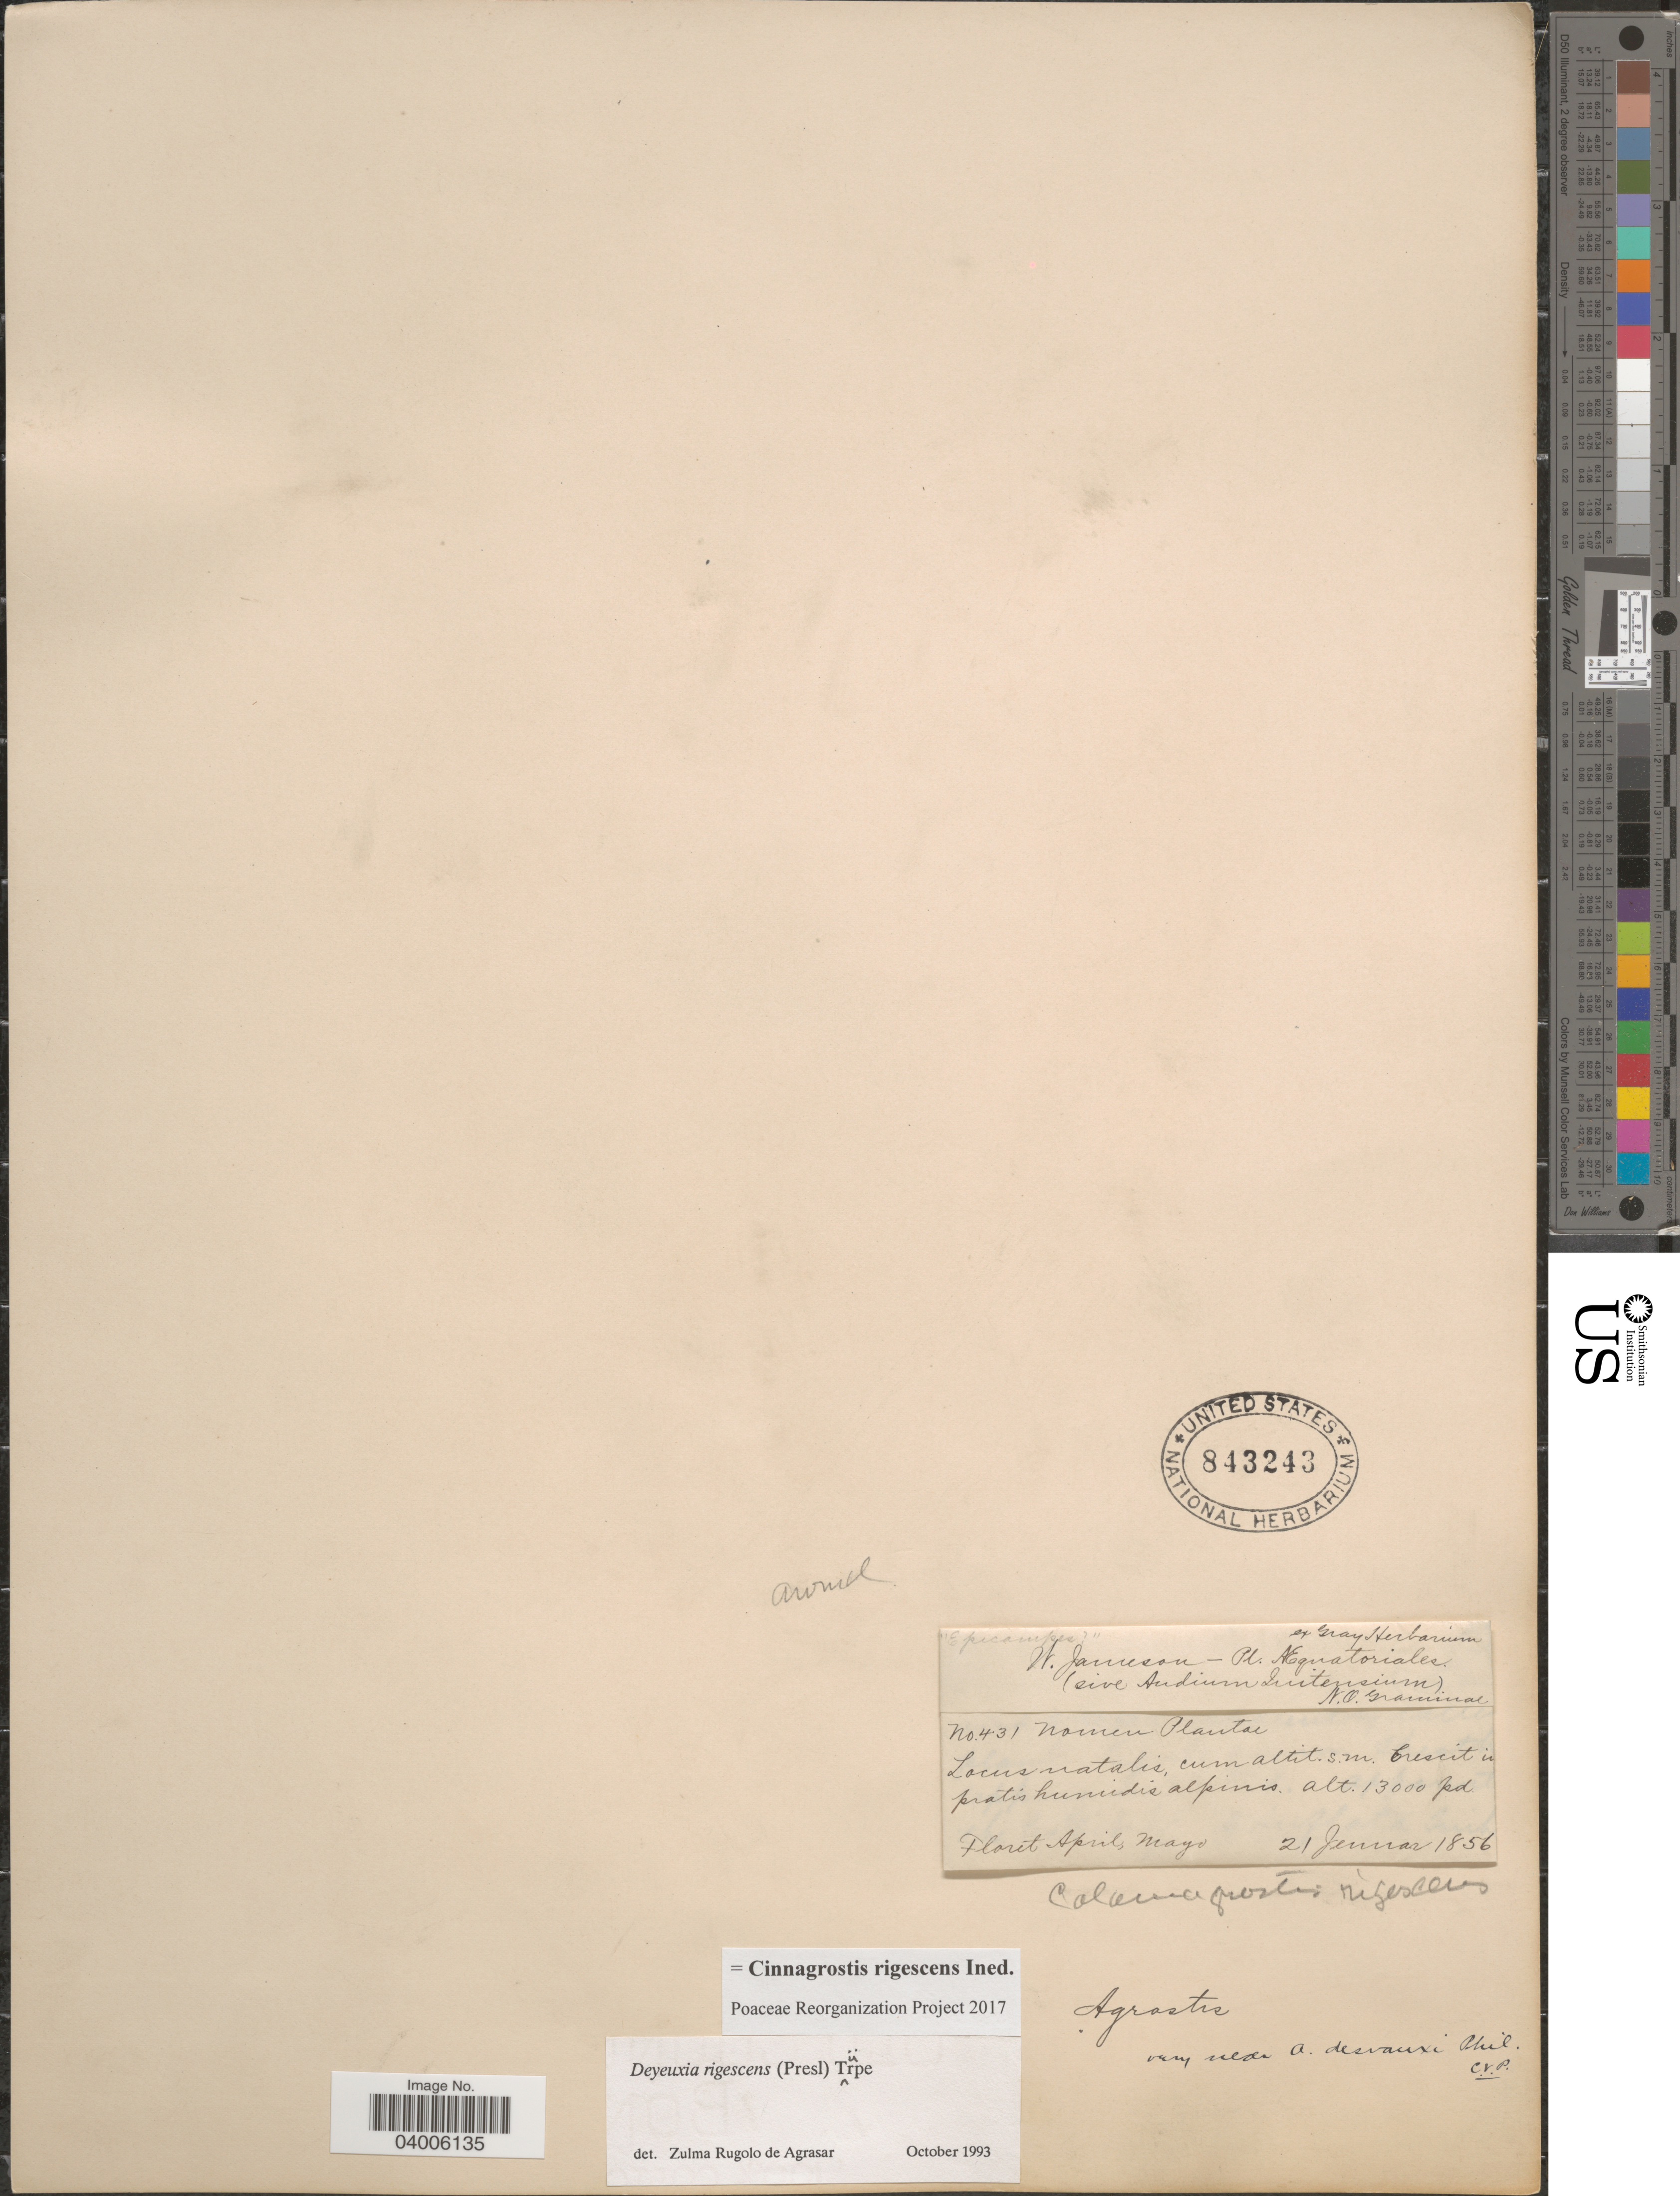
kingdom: Plantae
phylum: Tracheophyta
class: Liliopsida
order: Poales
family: Poaceae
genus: Cinnagrostis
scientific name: Cinnagrostis rigescens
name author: (J. Presl) P.M. Peterson et al.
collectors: W. Jameson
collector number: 431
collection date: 1856-01-21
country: Ecuador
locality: Æquatoriales. Locus natalis, cum altit.s.m. Crescit in pratis humidis alpinis.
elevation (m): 3962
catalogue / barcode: US 843243